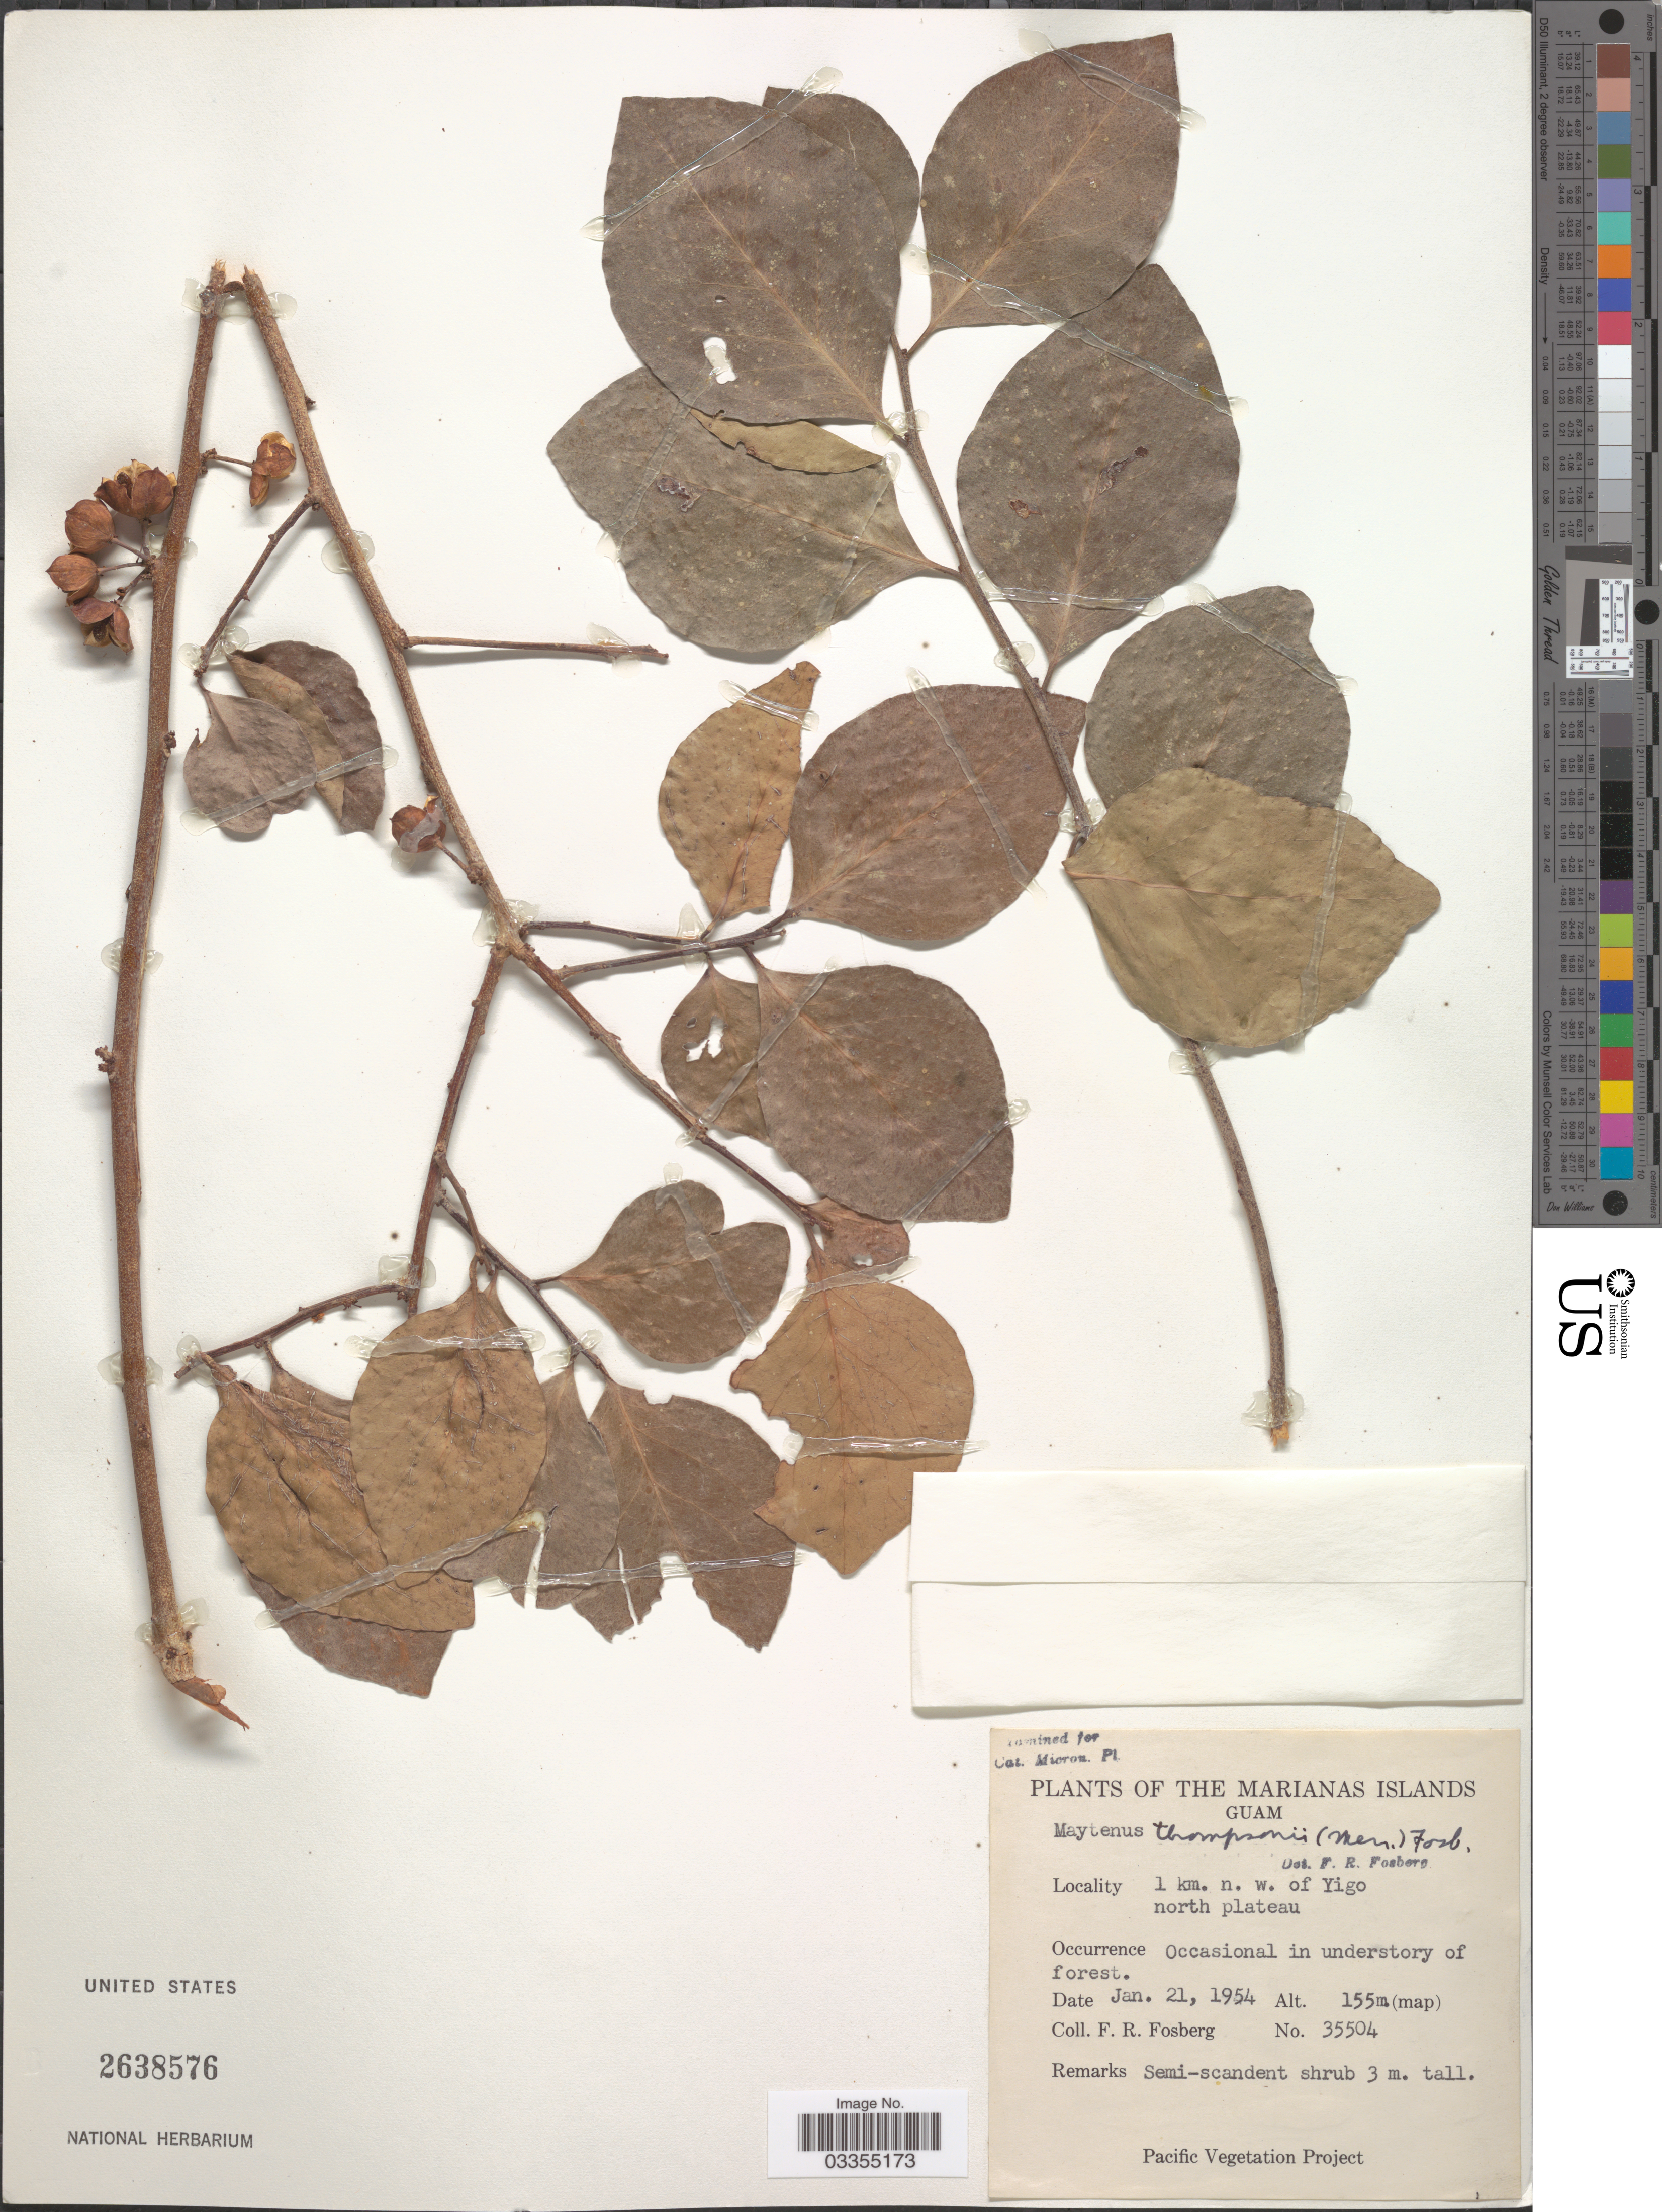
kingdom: Plantae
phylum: Tracheophyta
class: Magnoliopsida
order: Celastrales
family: Celastraceae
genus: Gymnosporia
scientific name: Gymnosporia thompsonii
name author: Merr.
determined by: Wagner, W. L., (BOT), Smithsonian Institution - National Museum of Natural History (UNITED STATES)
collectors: F. R. Fosberg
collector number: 35504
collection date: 1954-01-21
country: Guam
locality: The Marianas Islands. Guam. 1 km. n. w. of Yigo north plateau.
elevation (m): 155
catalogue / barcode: US 2638576